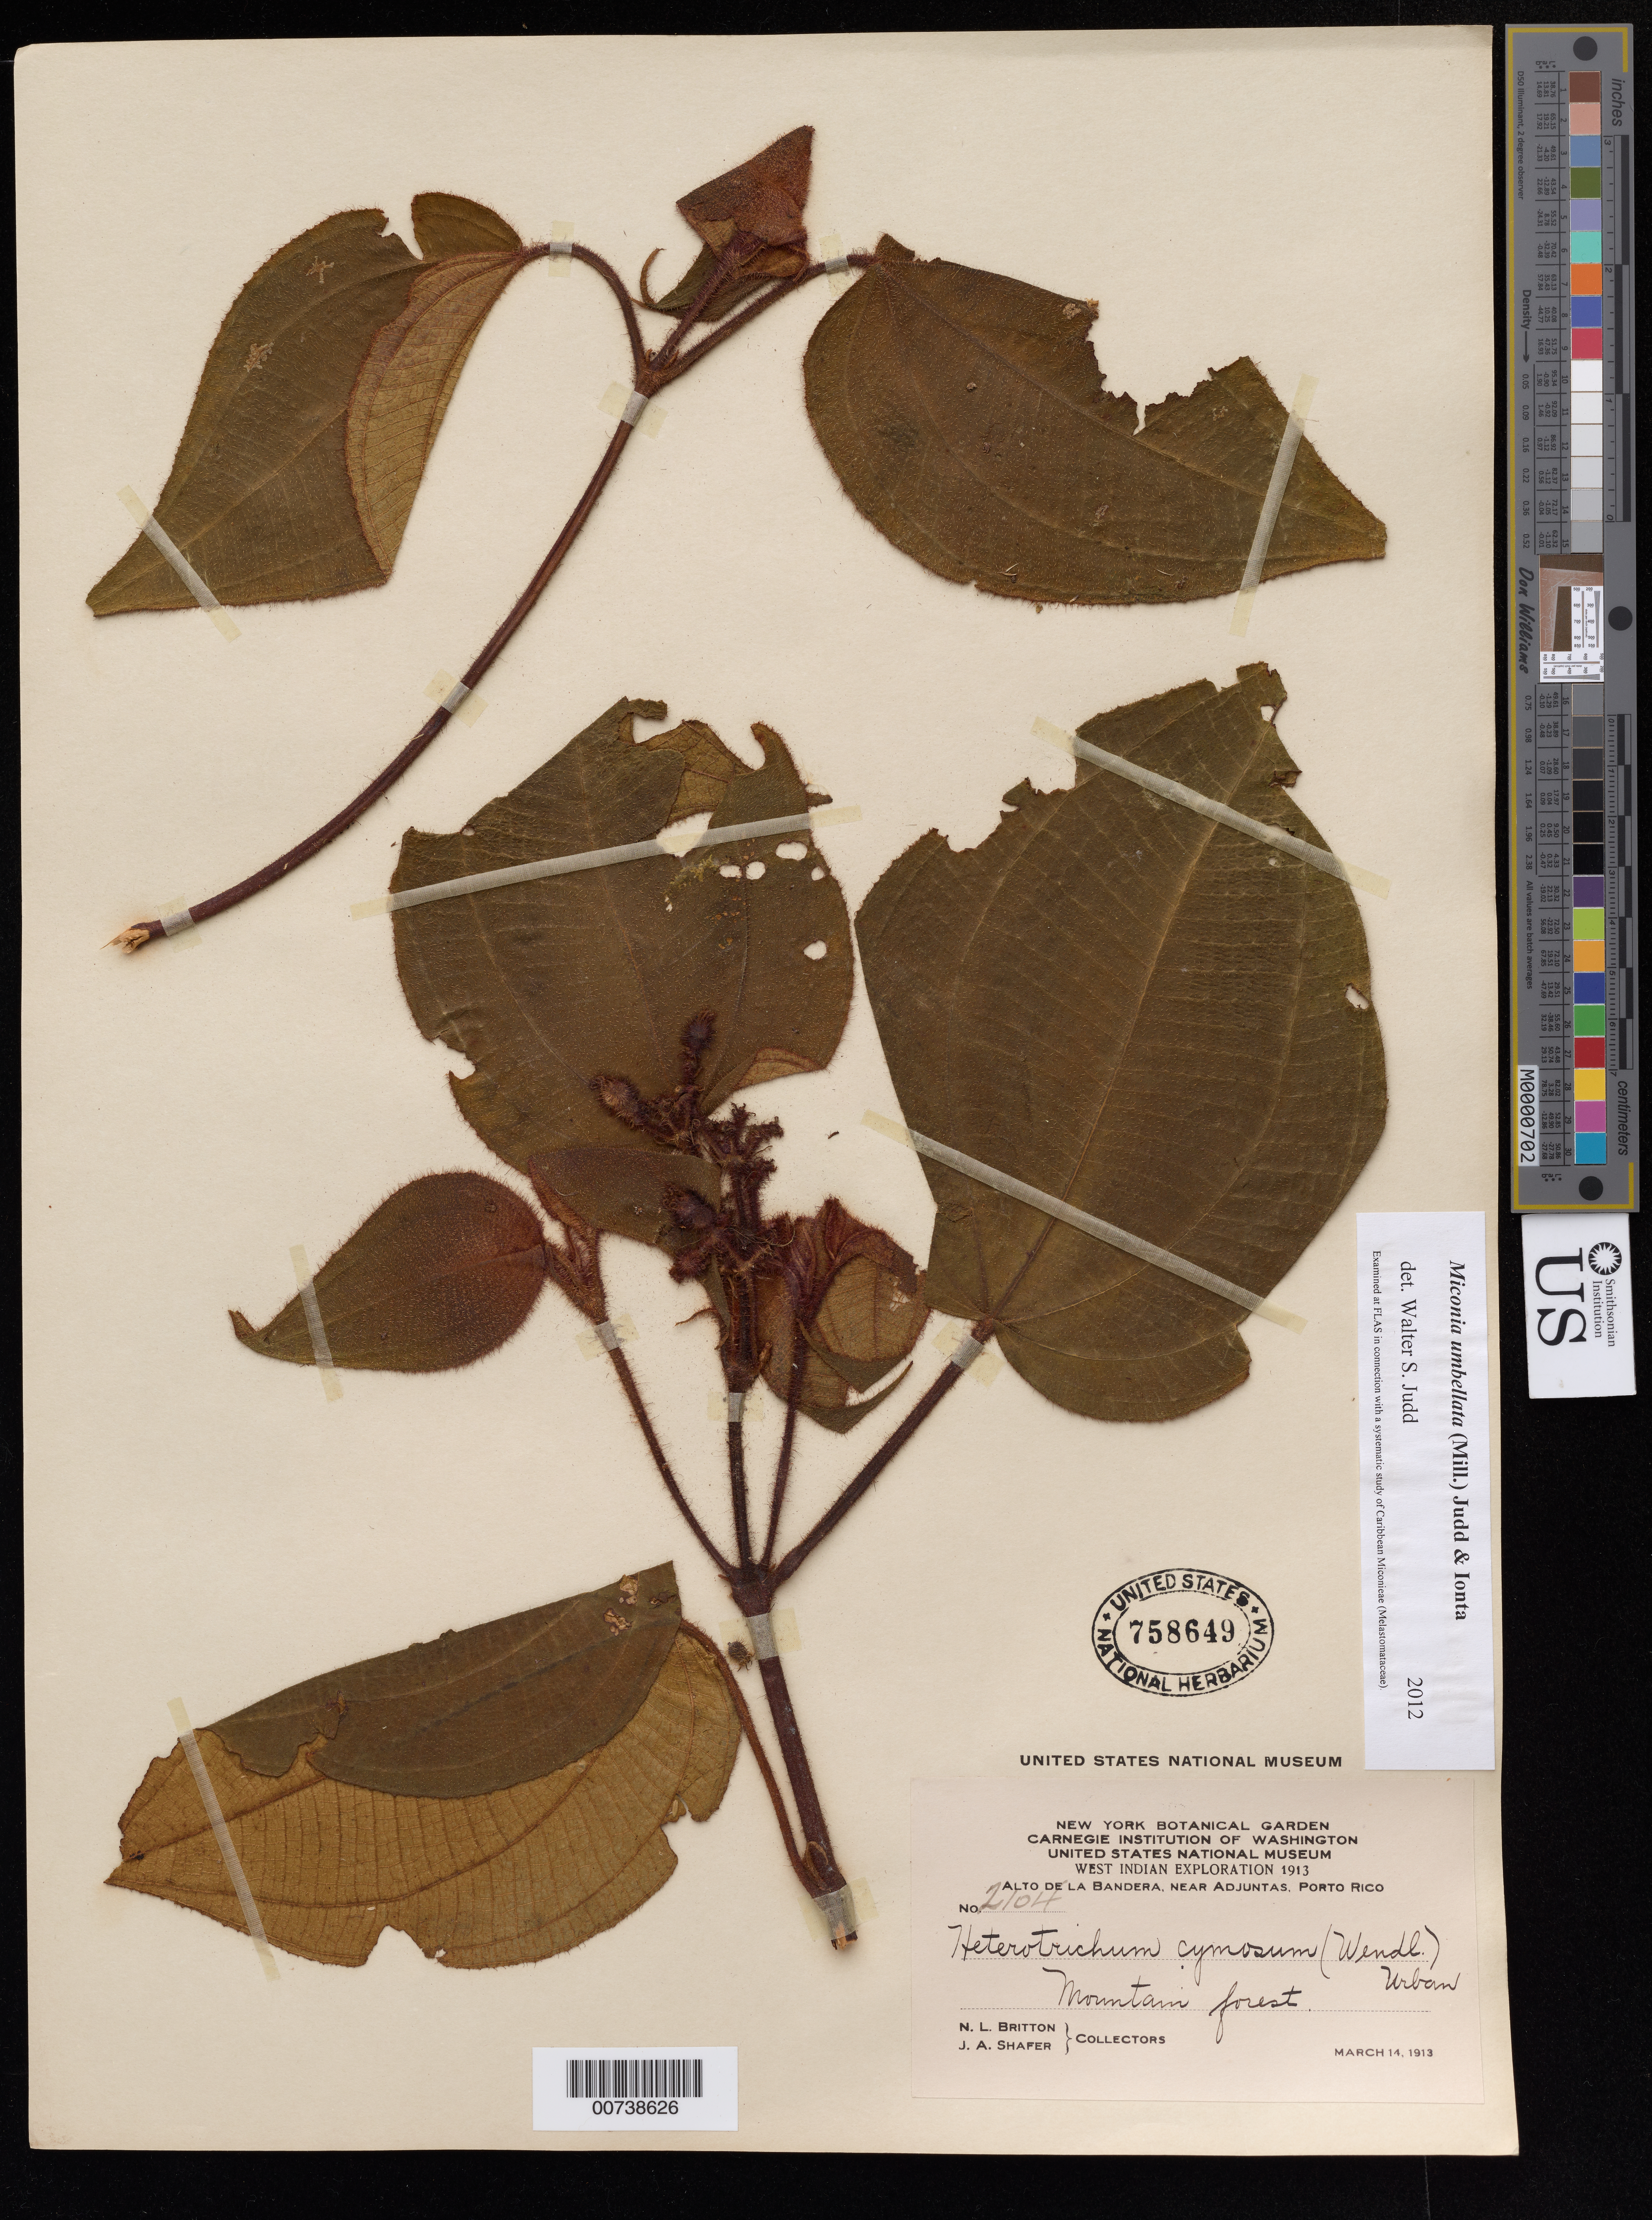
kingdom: Plantae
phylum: Tracheophyta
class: Magnoliopsida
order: Myrtales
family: Melastomataceae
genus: Miconia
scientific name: Miconia umbellata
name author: (Mill.) Judd & Ionta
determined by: Judd, Walter S.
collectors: N. Britton & J. A. Shafer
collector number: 2104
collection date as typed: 14 Mar 1913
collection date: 1913-03-14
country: Puerto Rico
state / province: Adjuntas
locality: Alto de La Bandera, near Adjuntas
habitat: Mountain forest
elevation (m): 700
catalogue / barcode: US 758649